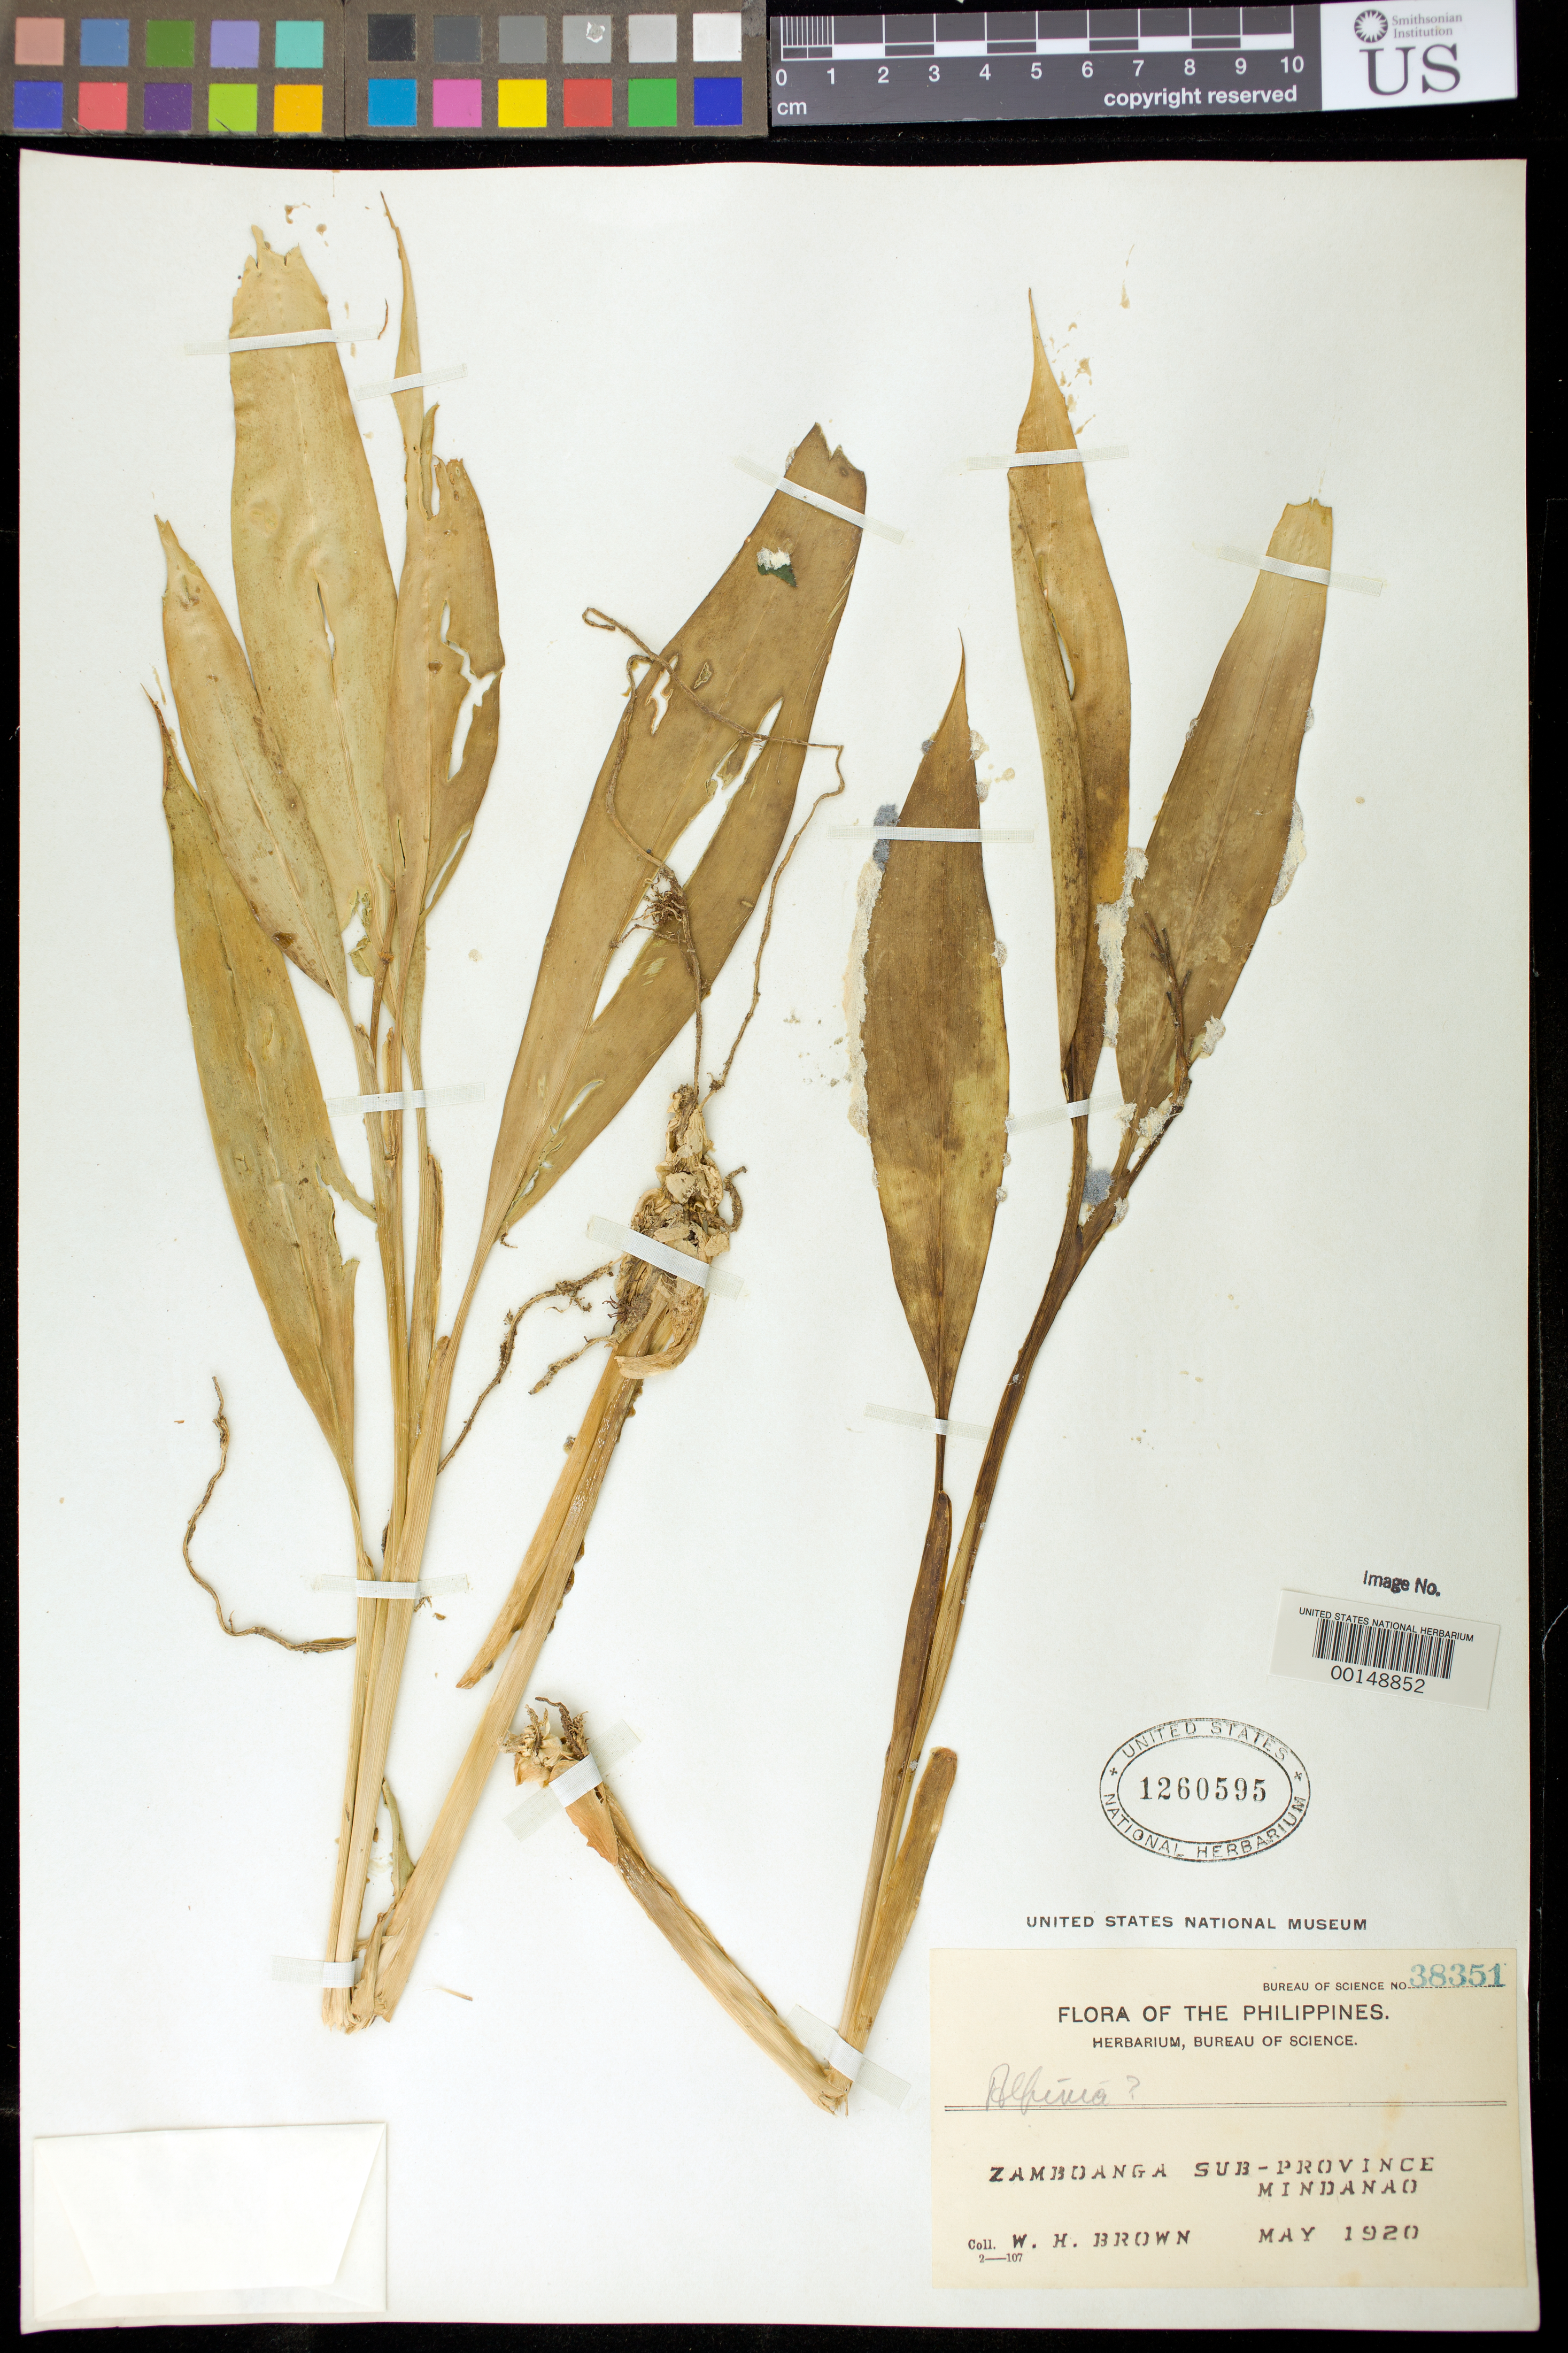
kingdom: Plantae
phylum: Tracheophyta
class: Liliopsida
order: Zingiberales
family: Zingiberaceae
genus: Alpinia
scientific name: Alpinia sp.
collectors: W. H. Brown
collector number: Bur. Sci. 38351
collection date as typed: May 1920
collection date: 1920-05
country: Philippines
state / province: Zamboanga Peninsula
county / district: Zamboanga del Norte / Zamboanga del Sur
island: Mindanao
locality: Zamboanga subprovince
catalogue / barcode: US 1260595